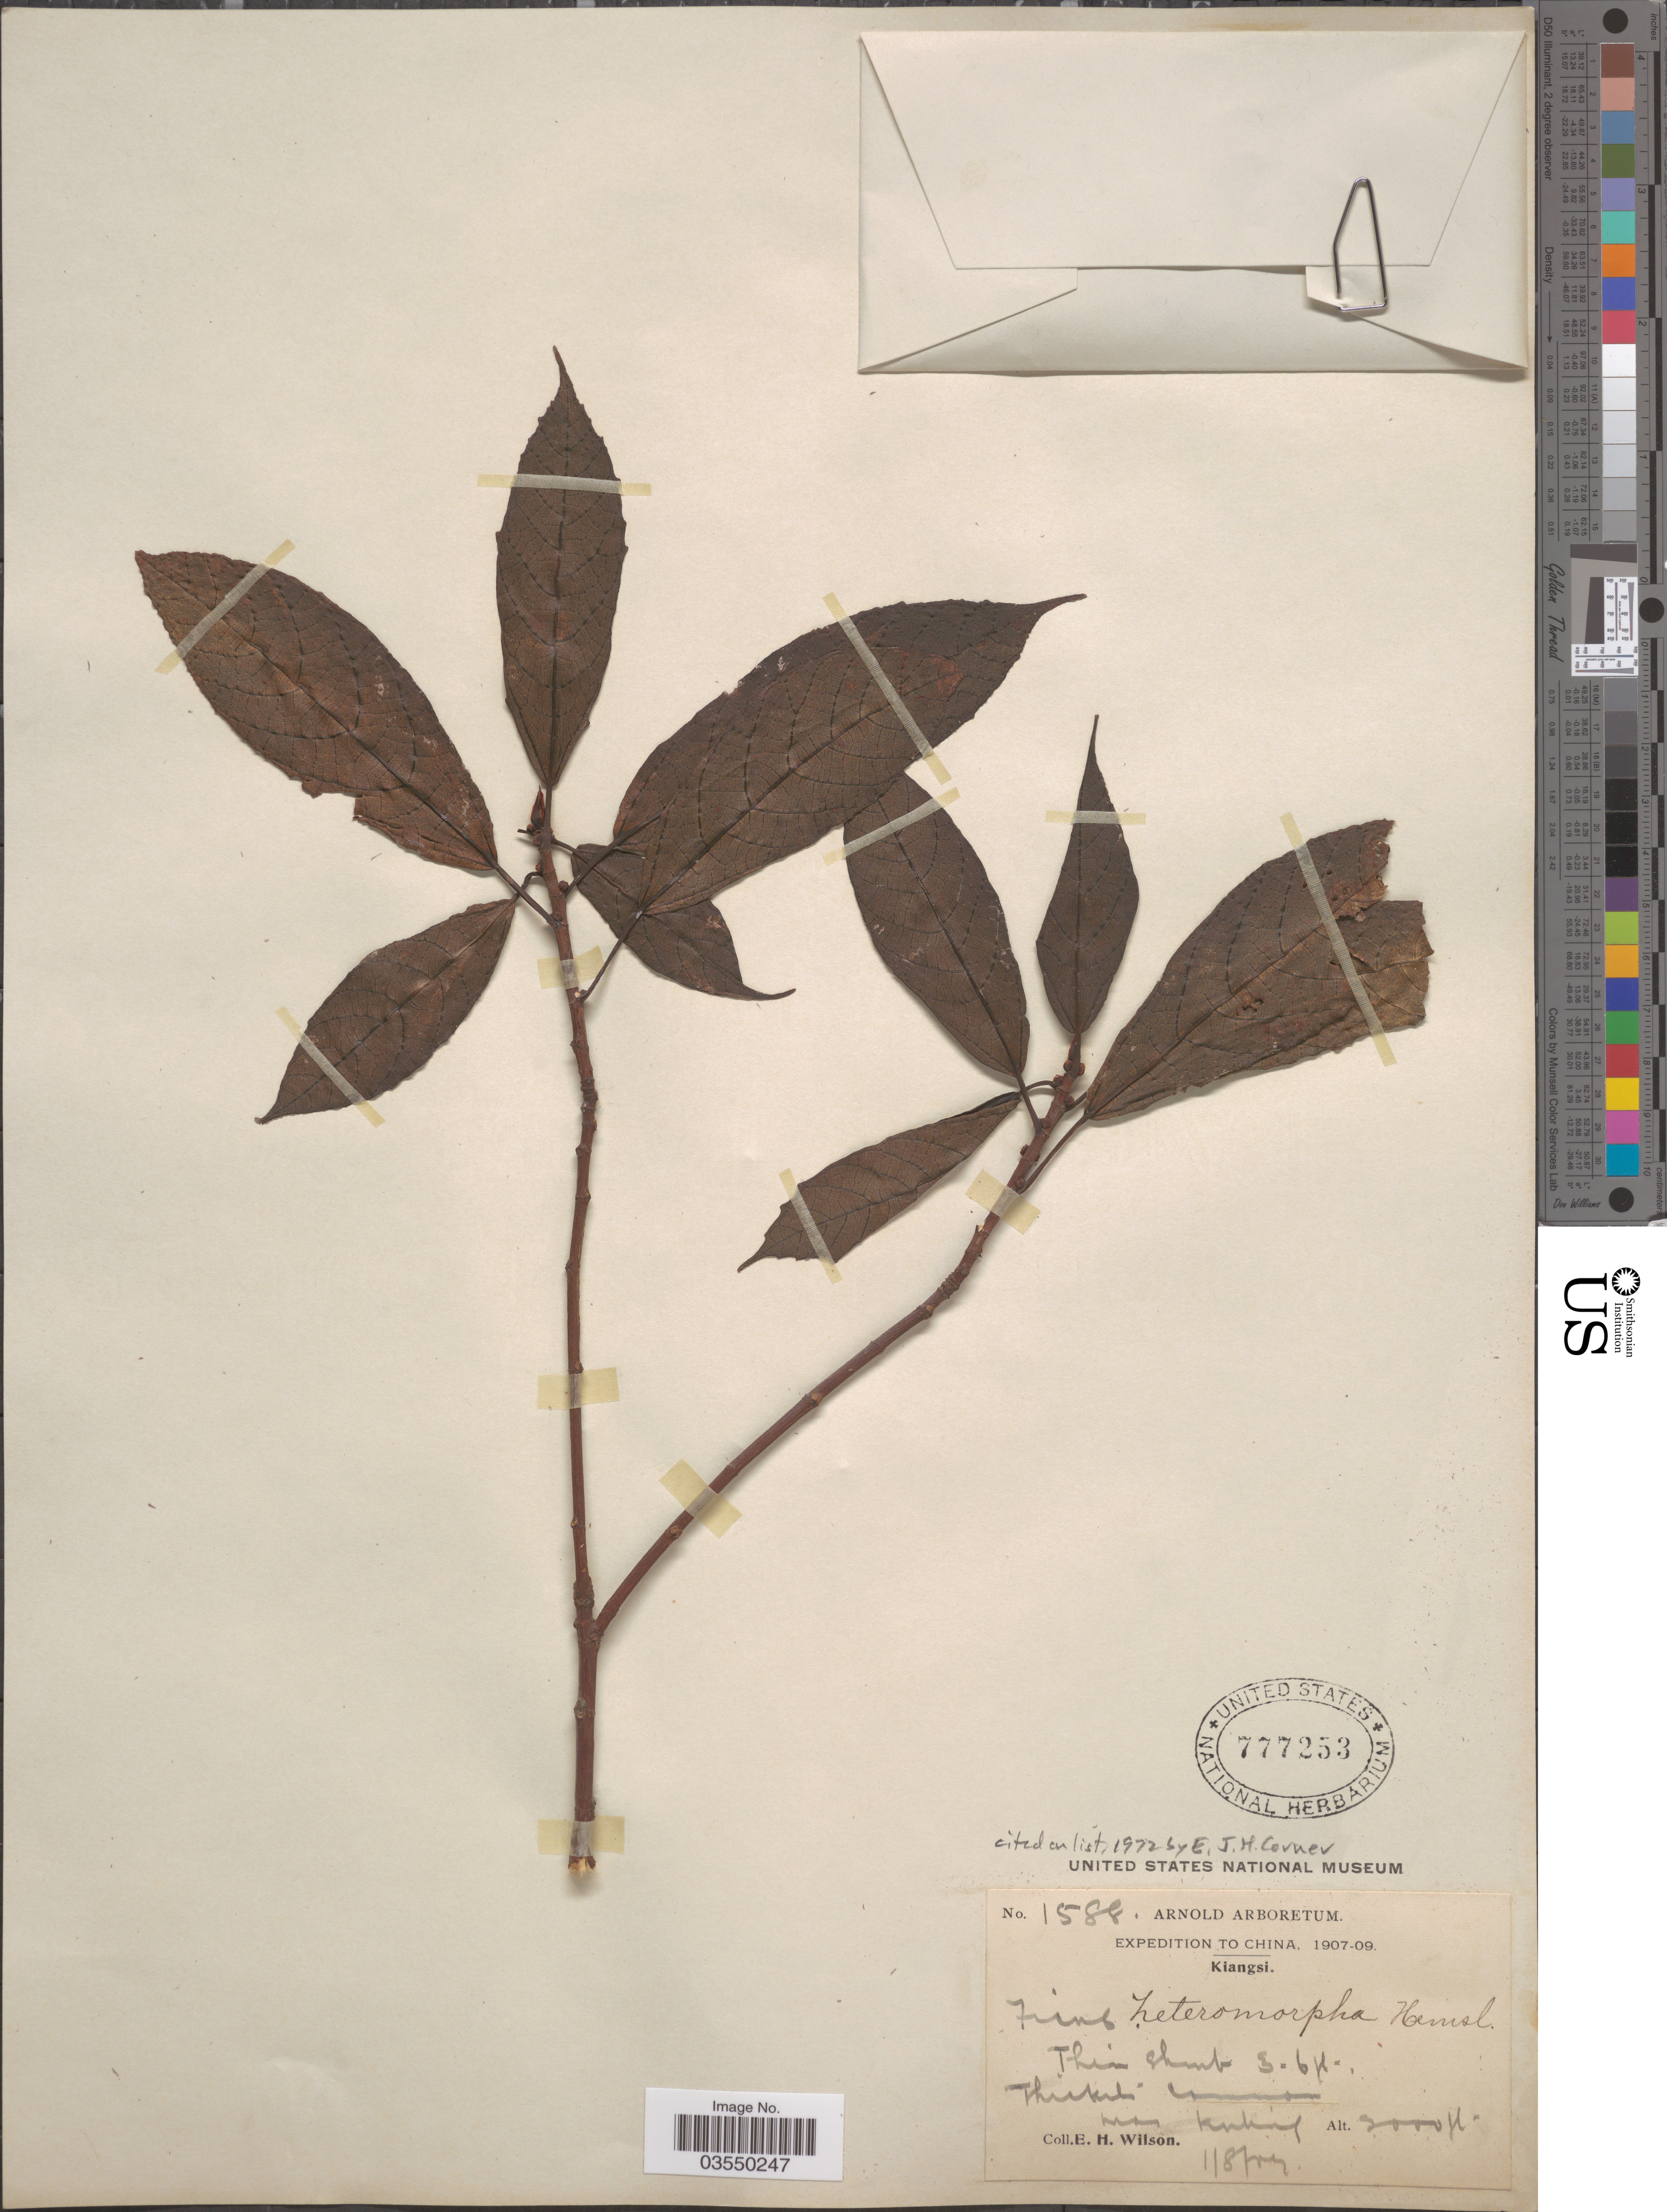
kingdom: Plantae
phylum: Tracheophyta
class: Magnoliopsida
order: Rosales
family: Moraceae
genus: Ficus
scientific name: Ficus heteromorpha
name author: Hemsl.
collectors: E. Wilson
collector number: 1588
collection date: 1907-08-01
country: China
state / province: Jiangxi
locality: Kiangsi. ! Kuliang*.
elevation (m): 610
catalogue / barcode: US 777253